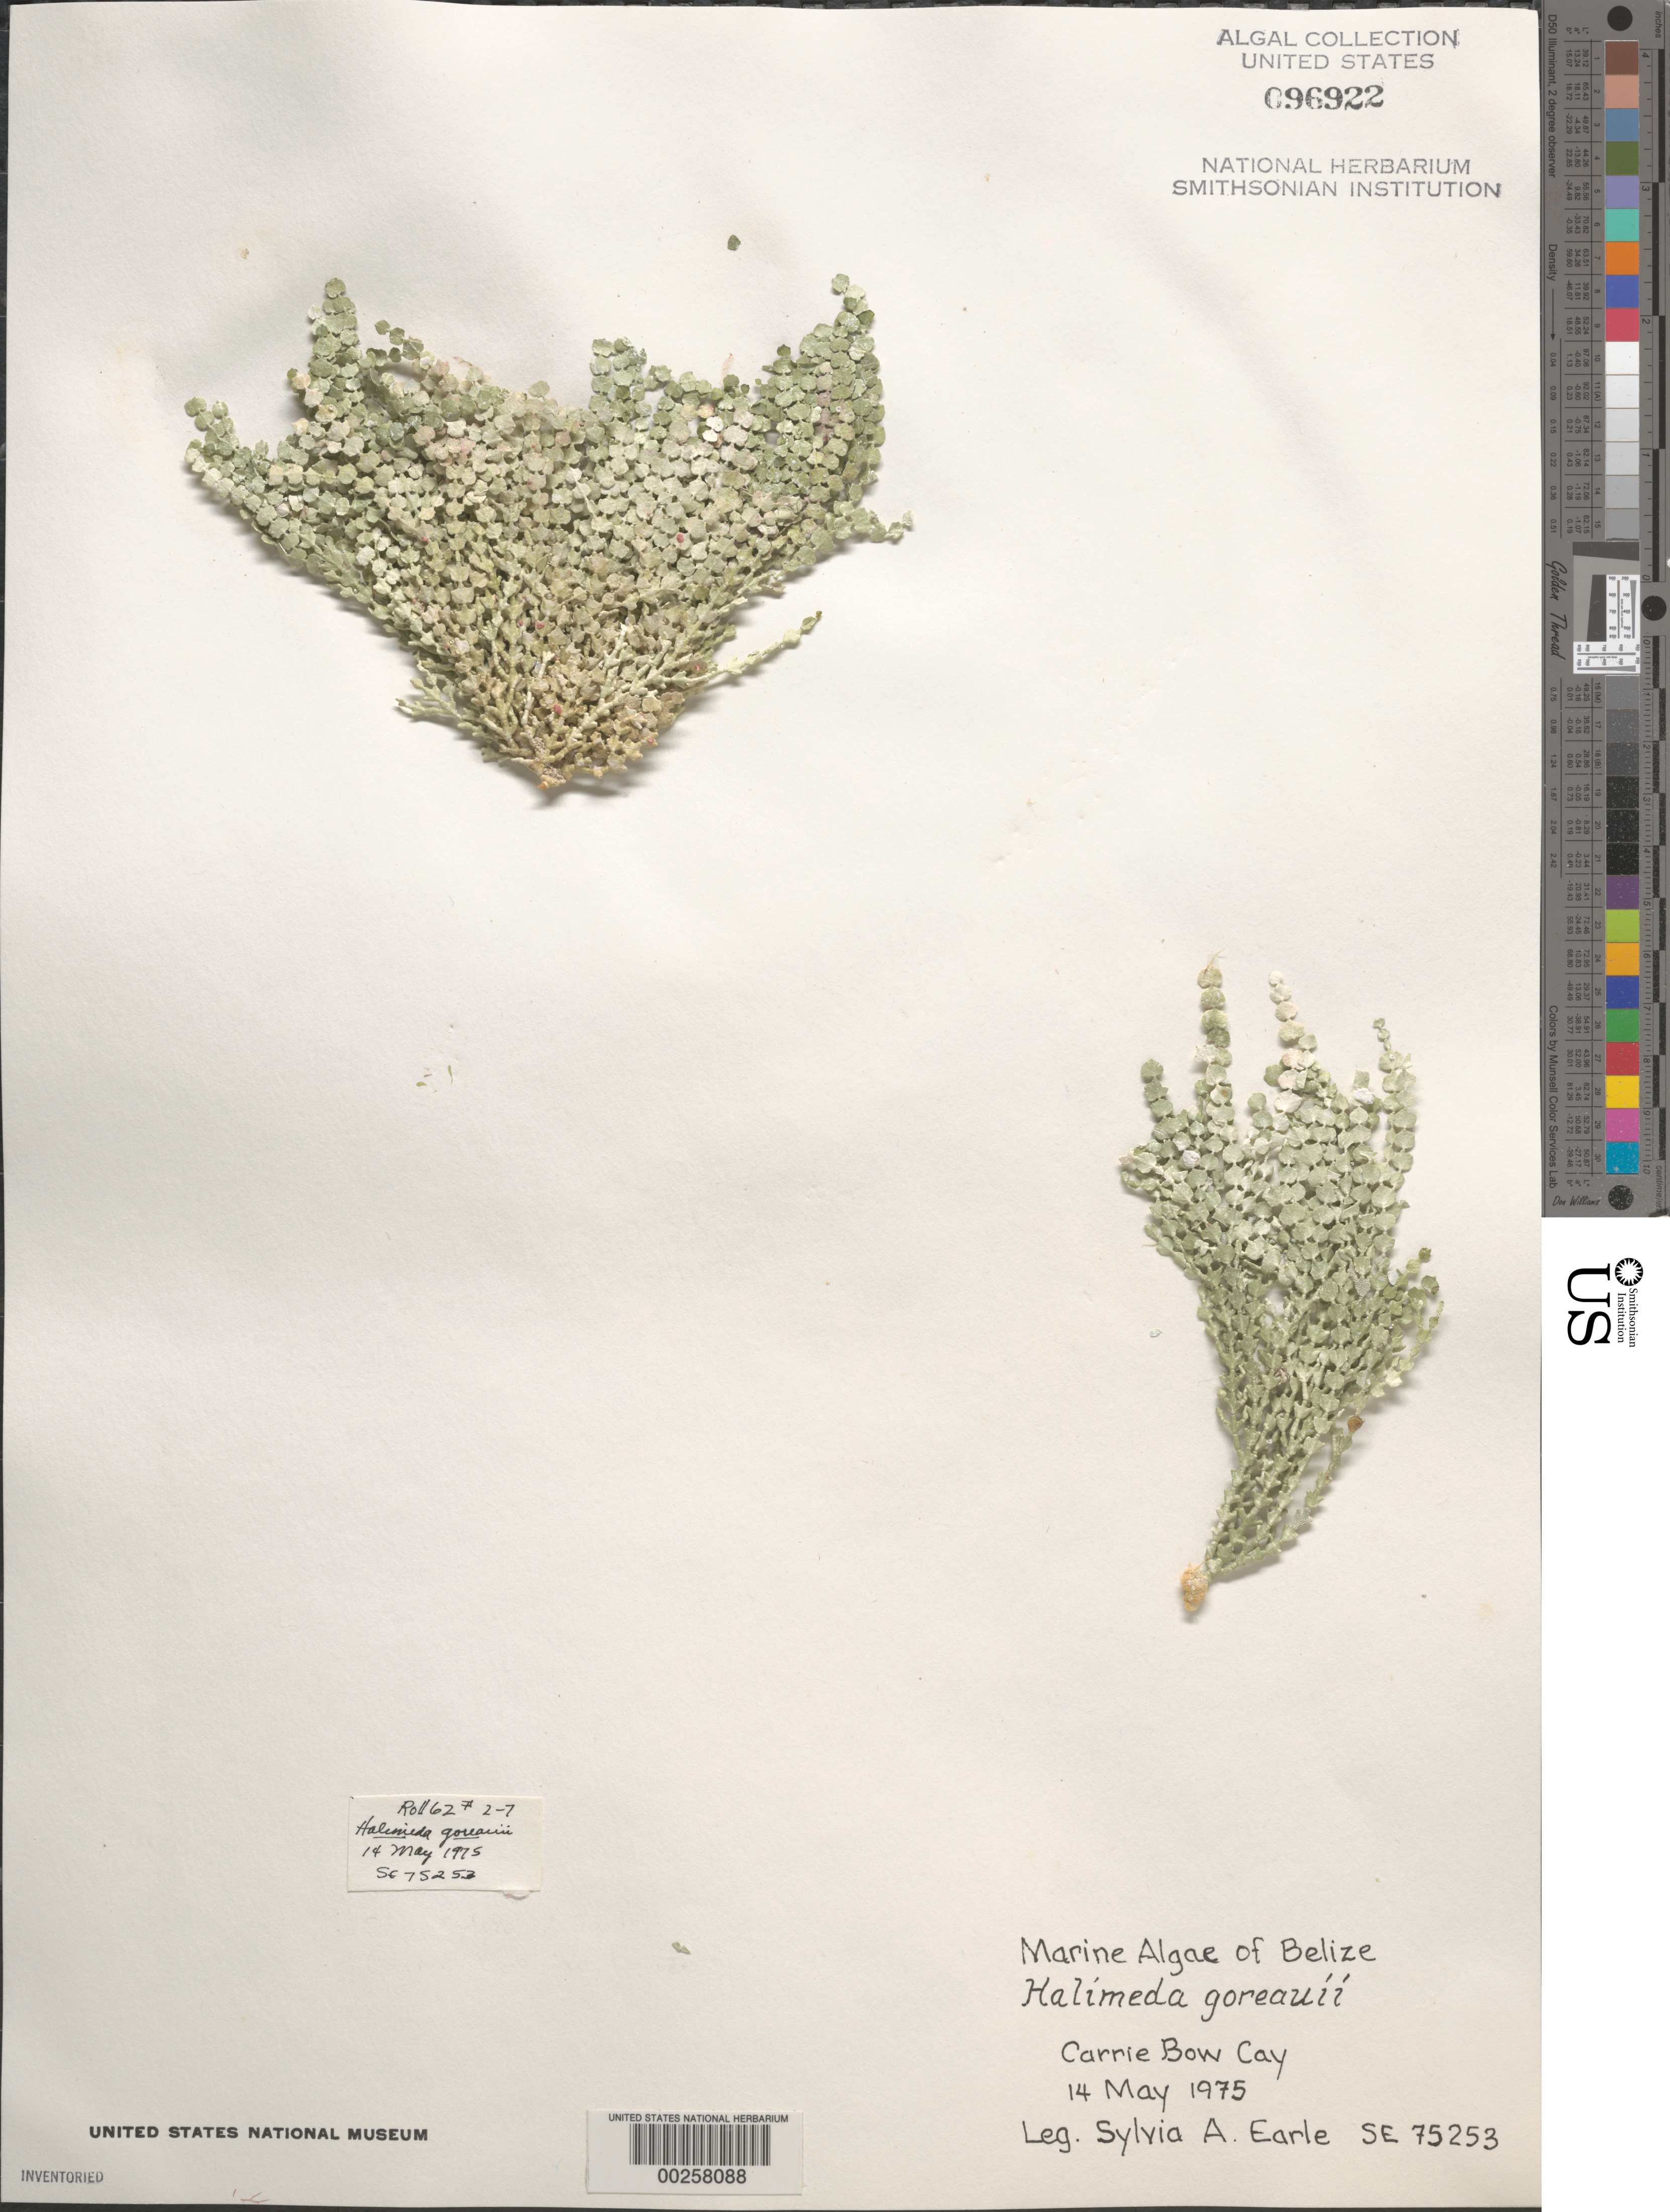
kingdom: Plantae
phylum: Chlorophyta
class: Ulvophyceae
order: Bryopsidales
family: Halimedaceae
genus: Halimeda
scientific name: Halimeda goreaui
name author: W.R. Taylor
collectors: S. A. Earle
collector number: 75253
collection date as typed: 14 May 1975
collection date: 1975-05-14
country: Belize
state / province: Stann Creek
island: Carrie Bow Cay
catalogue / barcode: US 96922